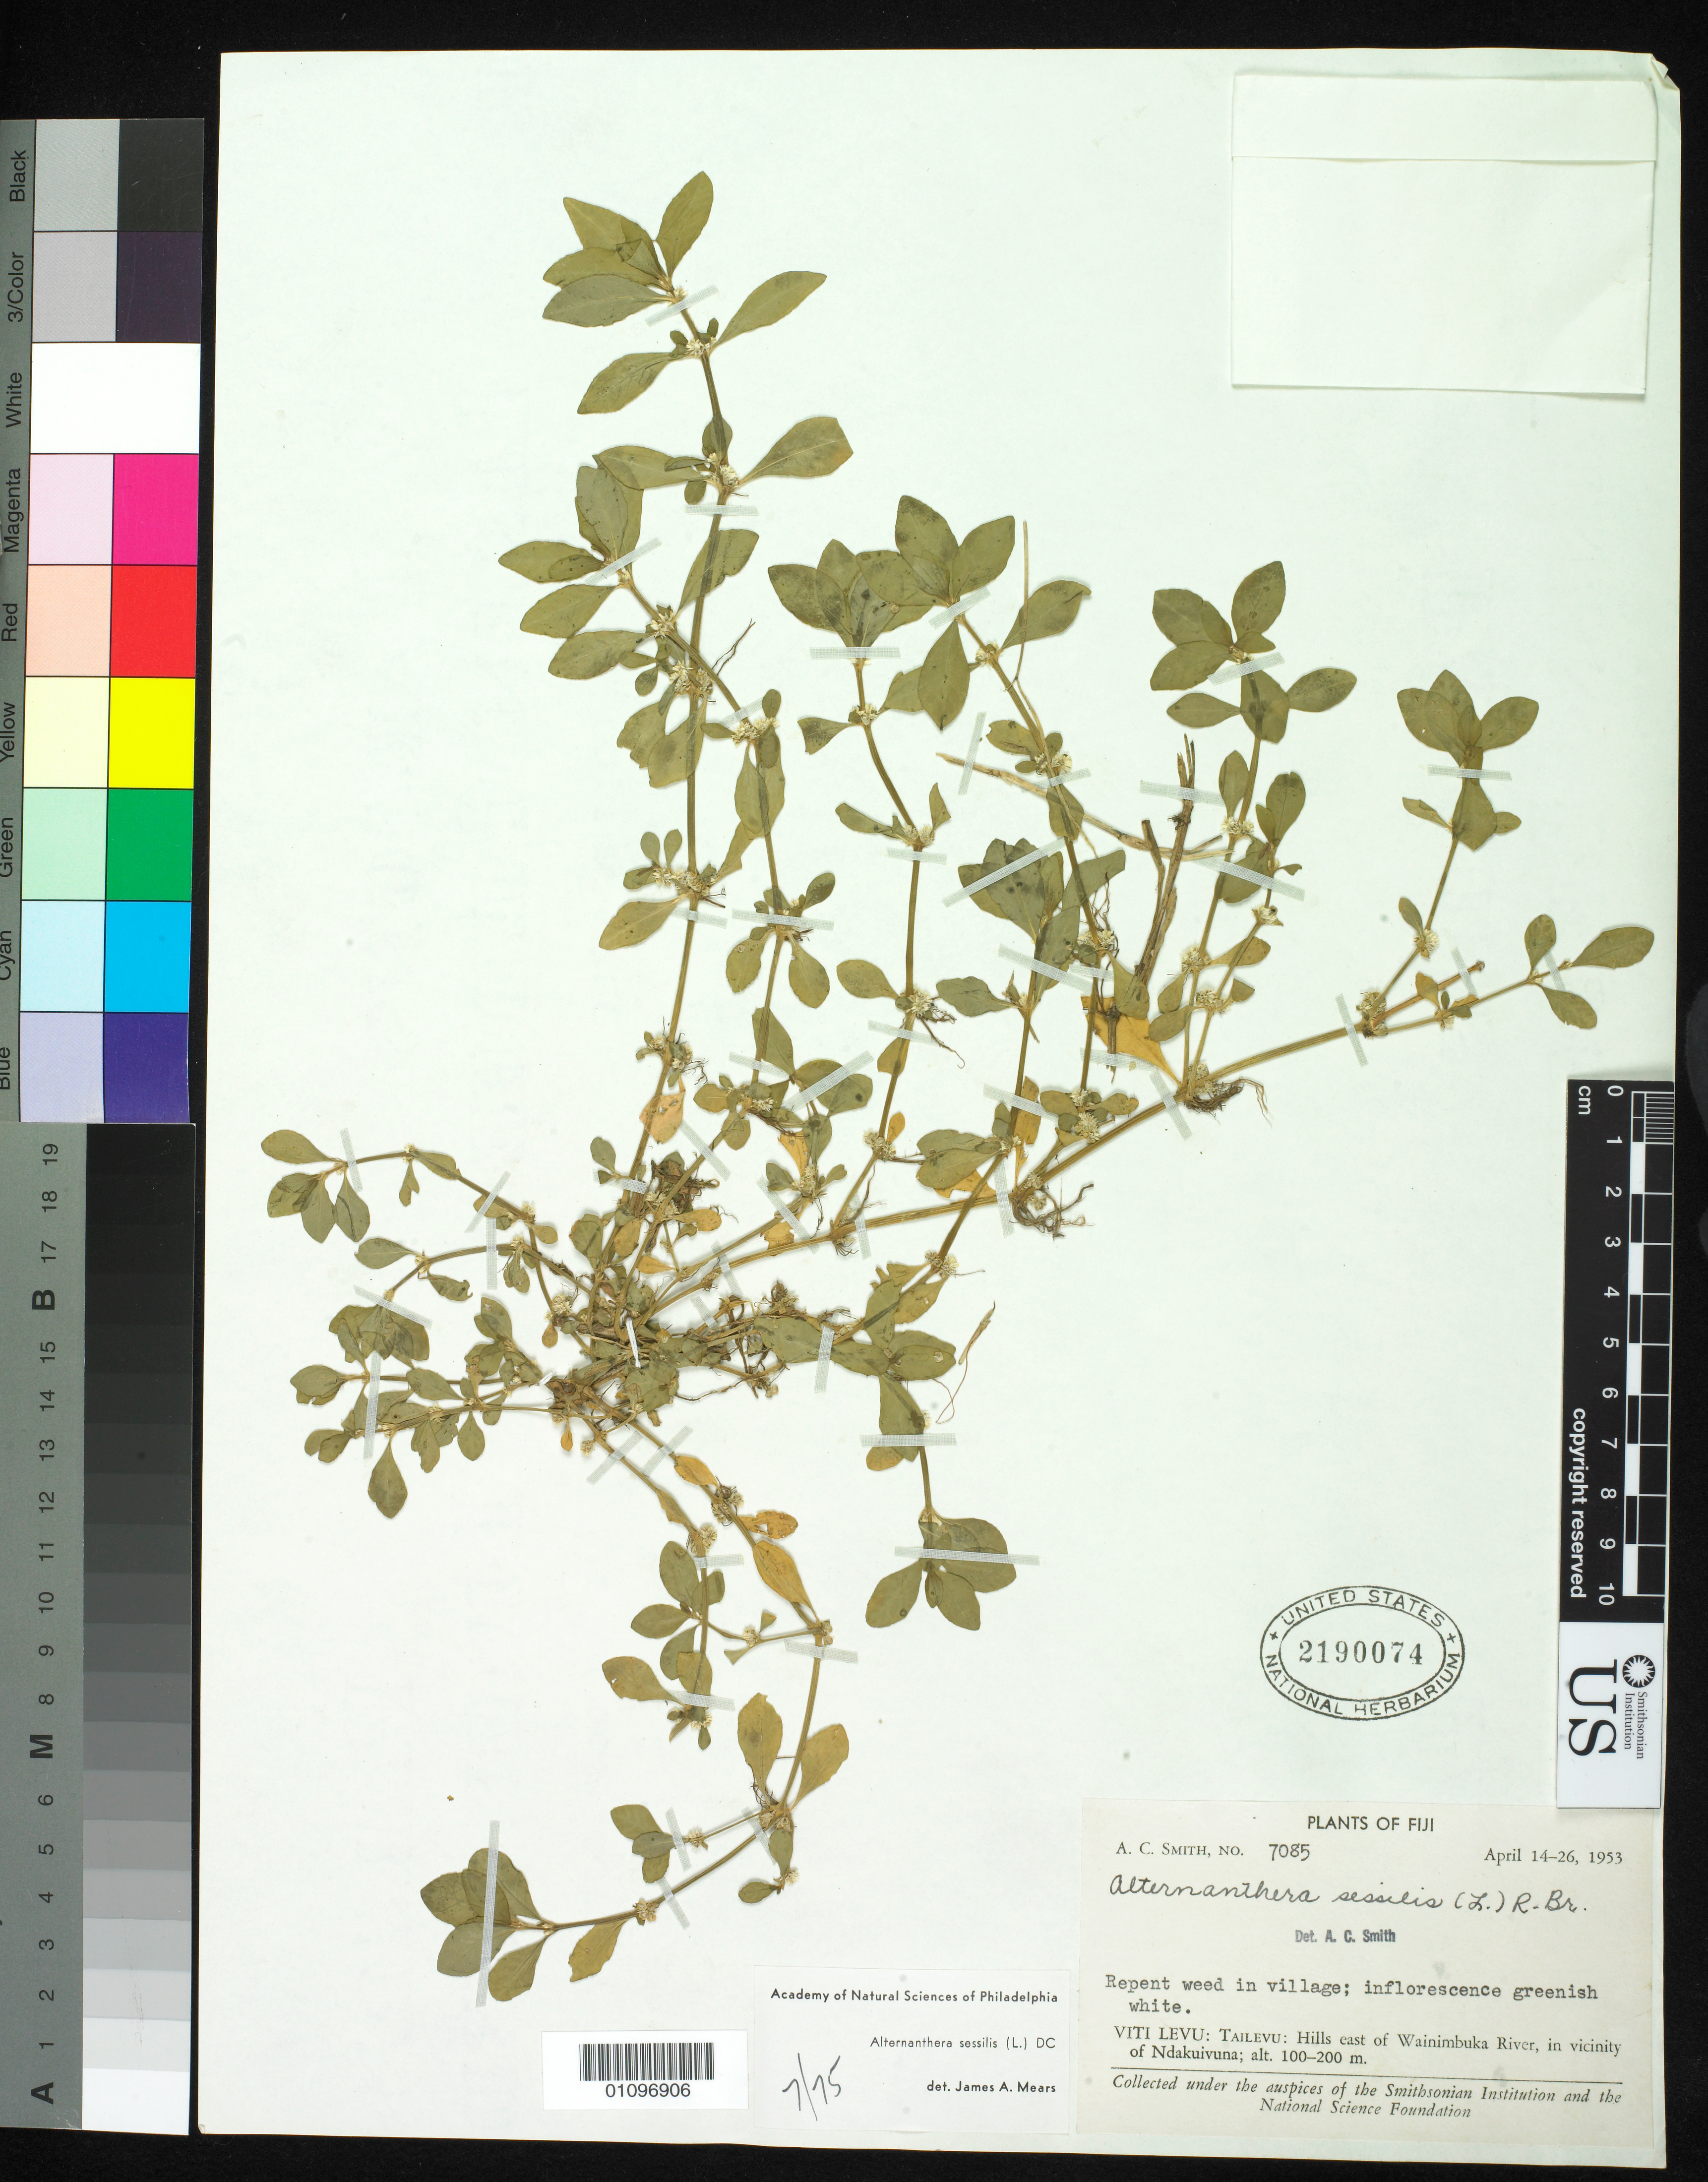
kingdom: Plantae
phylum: Tracheophyta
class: Magnoliopsida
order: Caryophyllales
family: Amaranthaceae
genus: Alternanthera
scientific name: Alternanthera sessilis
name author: (L.) DC.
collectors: A. C. Smith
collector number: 7085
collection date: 1953-04-14/1953-04-26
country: Fiji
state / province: Tailevu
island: Viti Levu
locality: Hills east of Wainimbuka River, in vicinity of Ndakuivuna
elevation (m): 100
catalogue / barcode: US 2190074